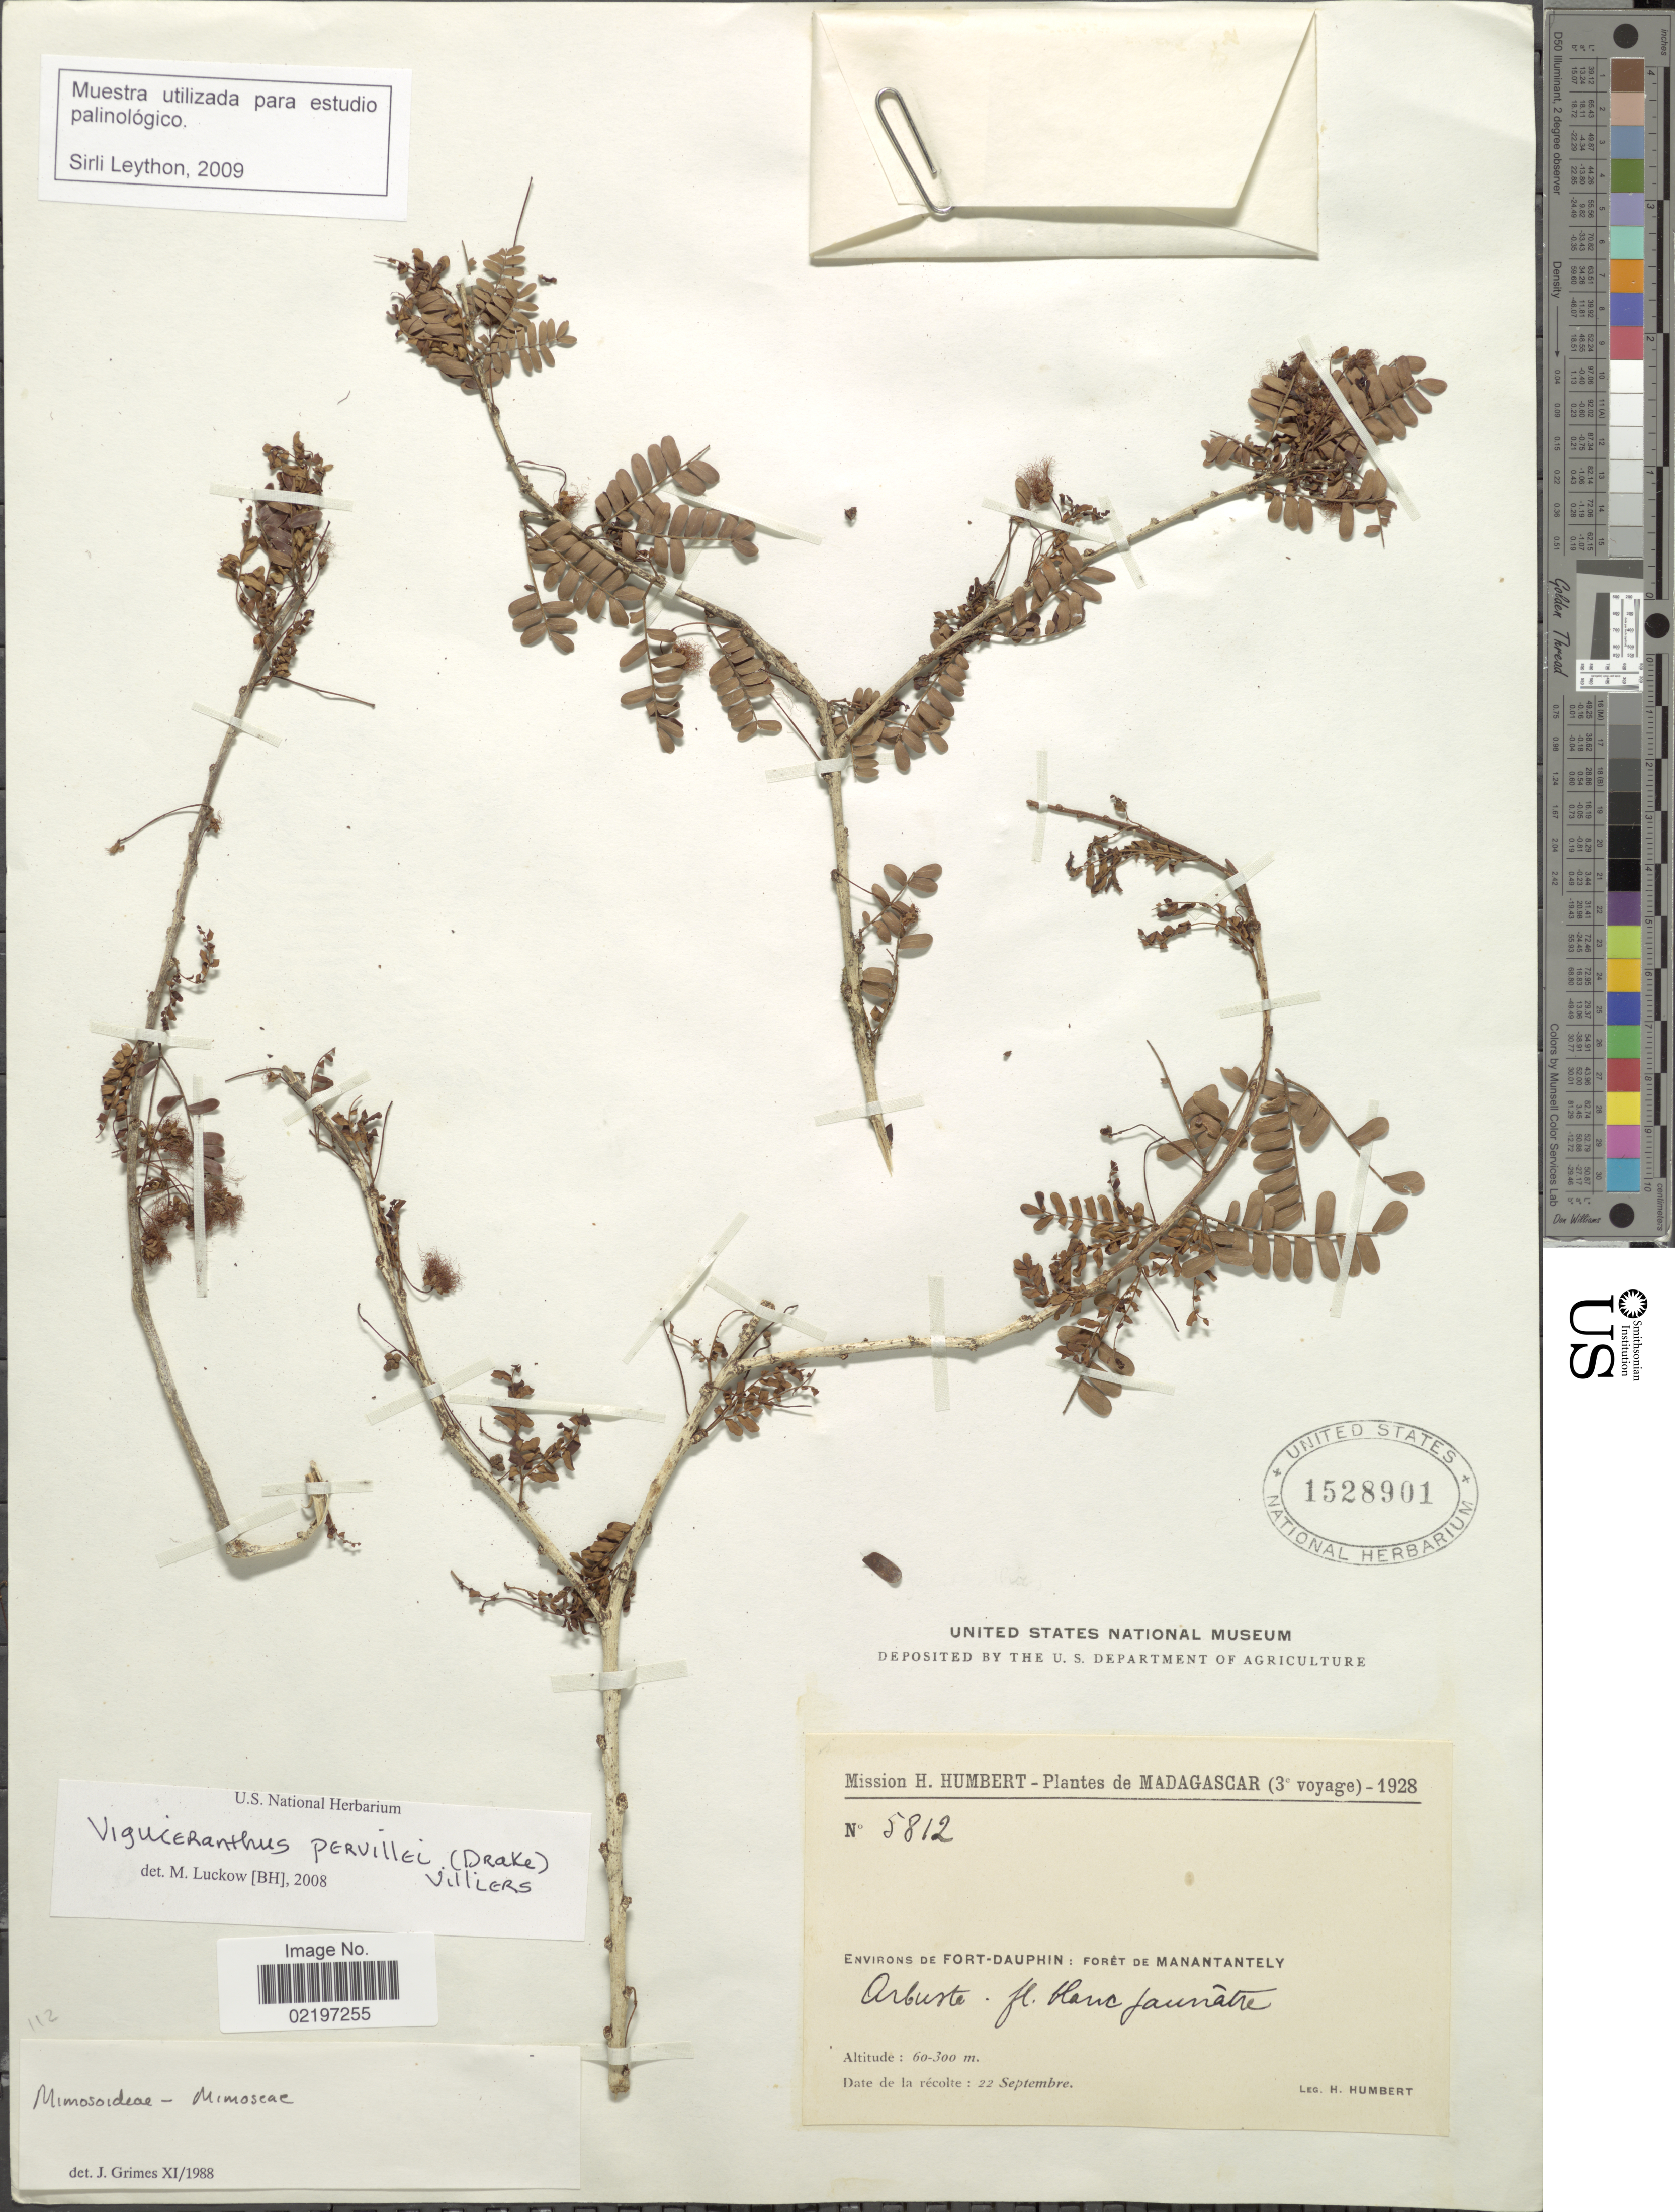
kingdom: Plantae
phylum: Tracheophyta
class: Magnoliopsida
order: Fabales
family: Fabaceae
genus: Viguieranthus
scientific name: Viguieranthus pervillei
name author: (Drake) Villiers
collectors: H. Humbert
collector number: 5812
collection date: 1928-09-22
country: Madagascar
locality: Environs de Fort-Dauphin: Foret de Manantantely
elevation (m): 60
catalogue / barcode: US 1528901